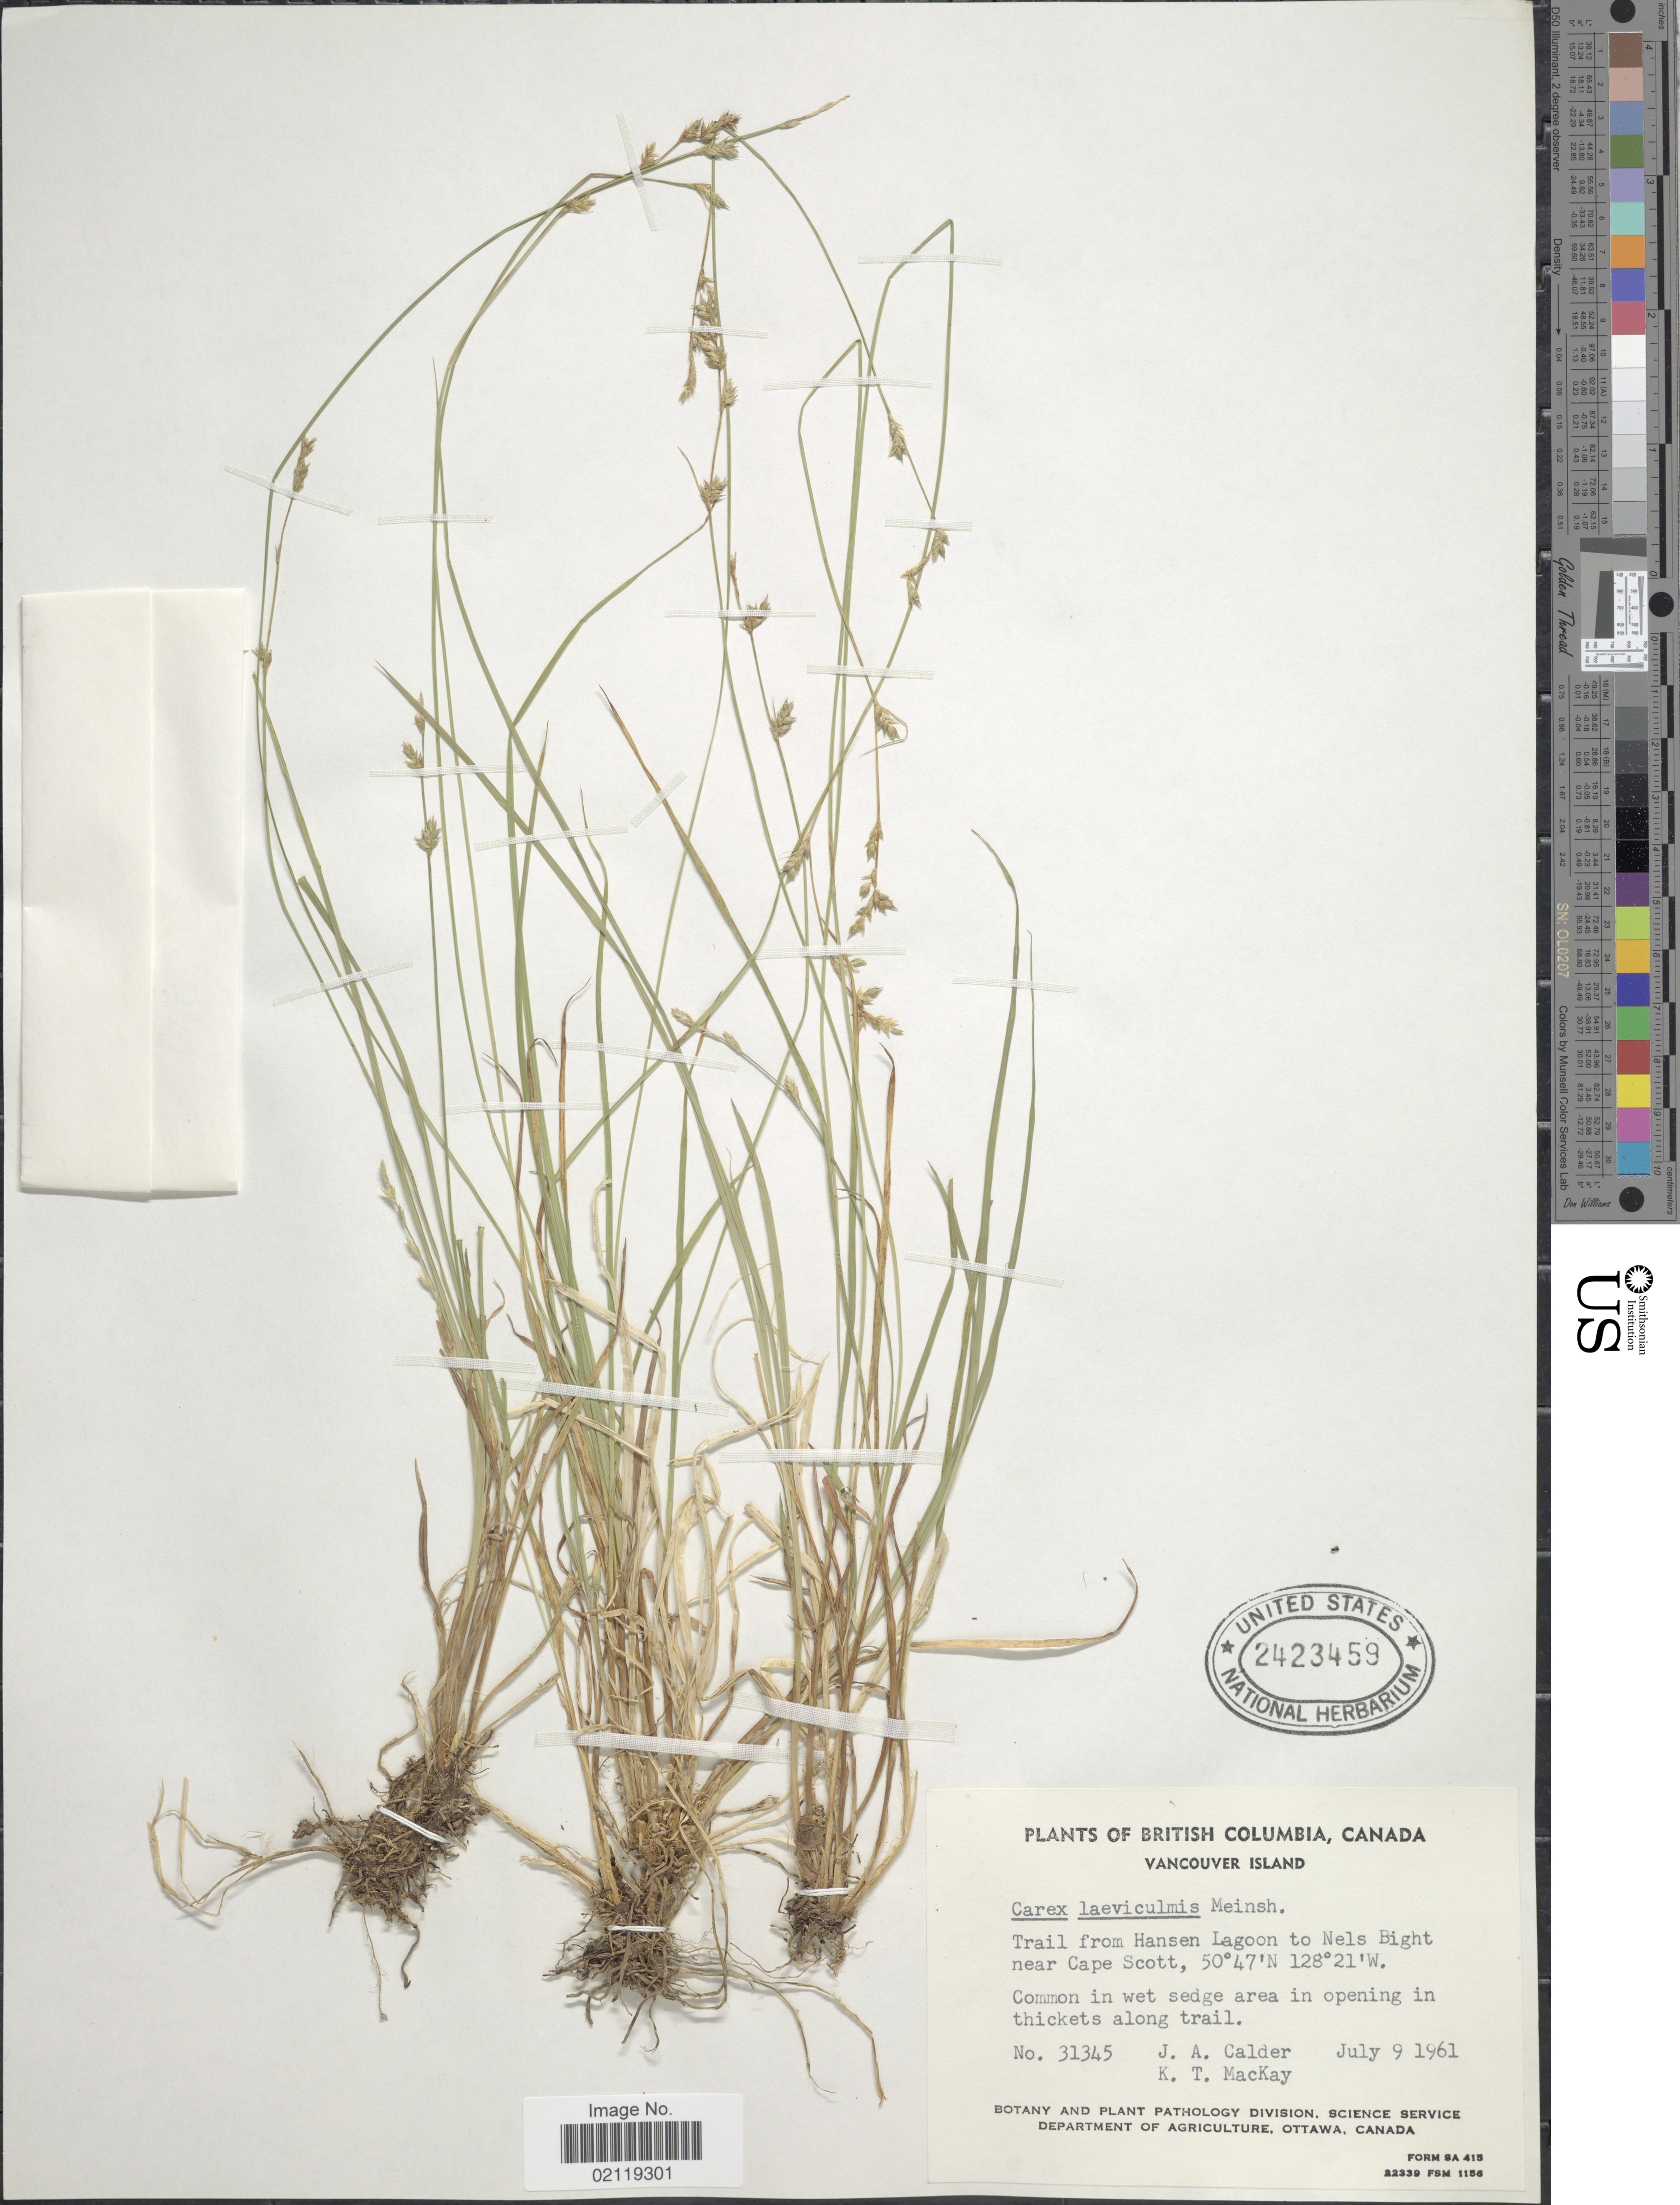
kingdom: Plantae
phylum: Tracheophyta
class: Liliopsida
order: Poales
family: Cyperaceae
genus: Carex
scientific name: Carex laeviculmis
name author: Meinsh.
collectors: J. A. Calder & K. T. Mackay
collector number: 31345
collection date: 1961-07-09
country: Canada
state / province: British Columbia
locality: Vancouver Island. Trail from Hansen Lagoon to Nels Bight near Cape Scott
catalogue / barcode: US 2423459